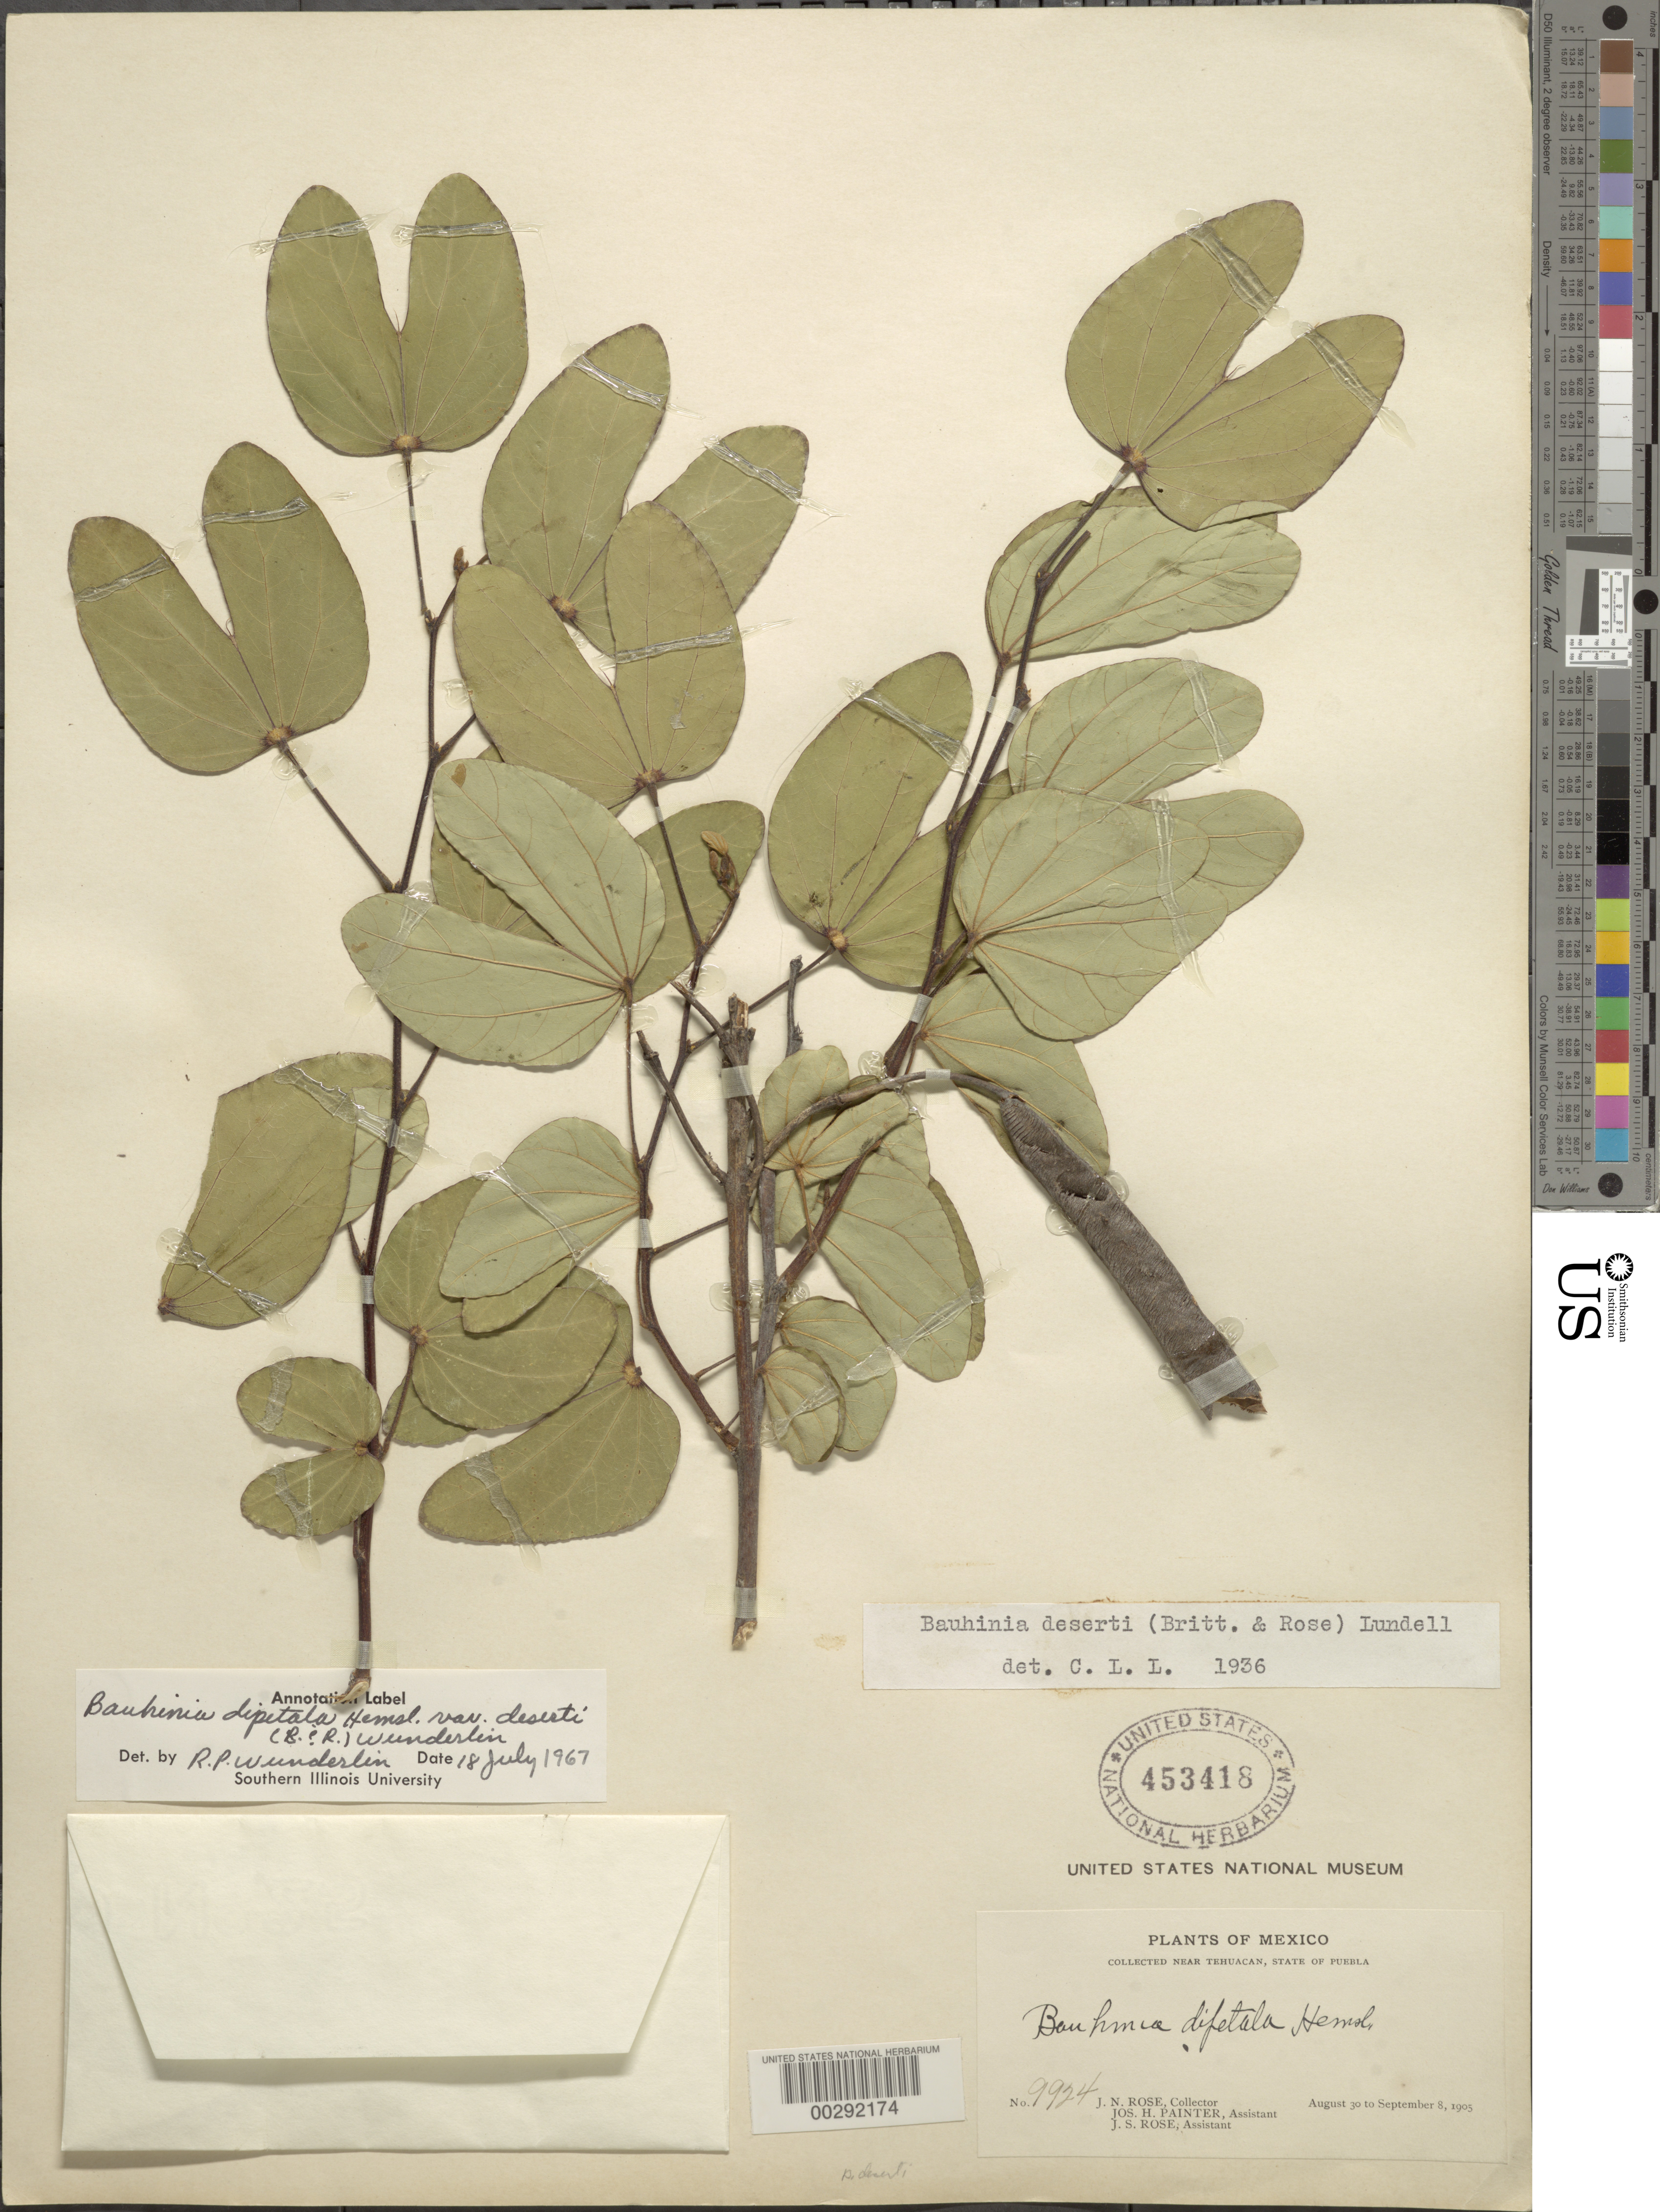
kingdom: Plantae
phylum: Tracheophyta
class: Magnoliopsida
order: Fabales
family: Fabaceae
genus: Bauhinia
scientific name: Bauhinia dipetala var. deserti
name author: (Britton & Rose) Wunderlin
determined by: Wunderlin, Richard P.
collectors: J. N. Rose, J. H. Painter & J. S. Rose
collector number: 9924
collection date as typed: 30 Aug 1905 to 08 Sep 1905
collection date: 1905-08-30/1905-09-08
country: Mexico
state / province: Puebla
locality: Near Tehuacan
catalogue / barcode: US 453418